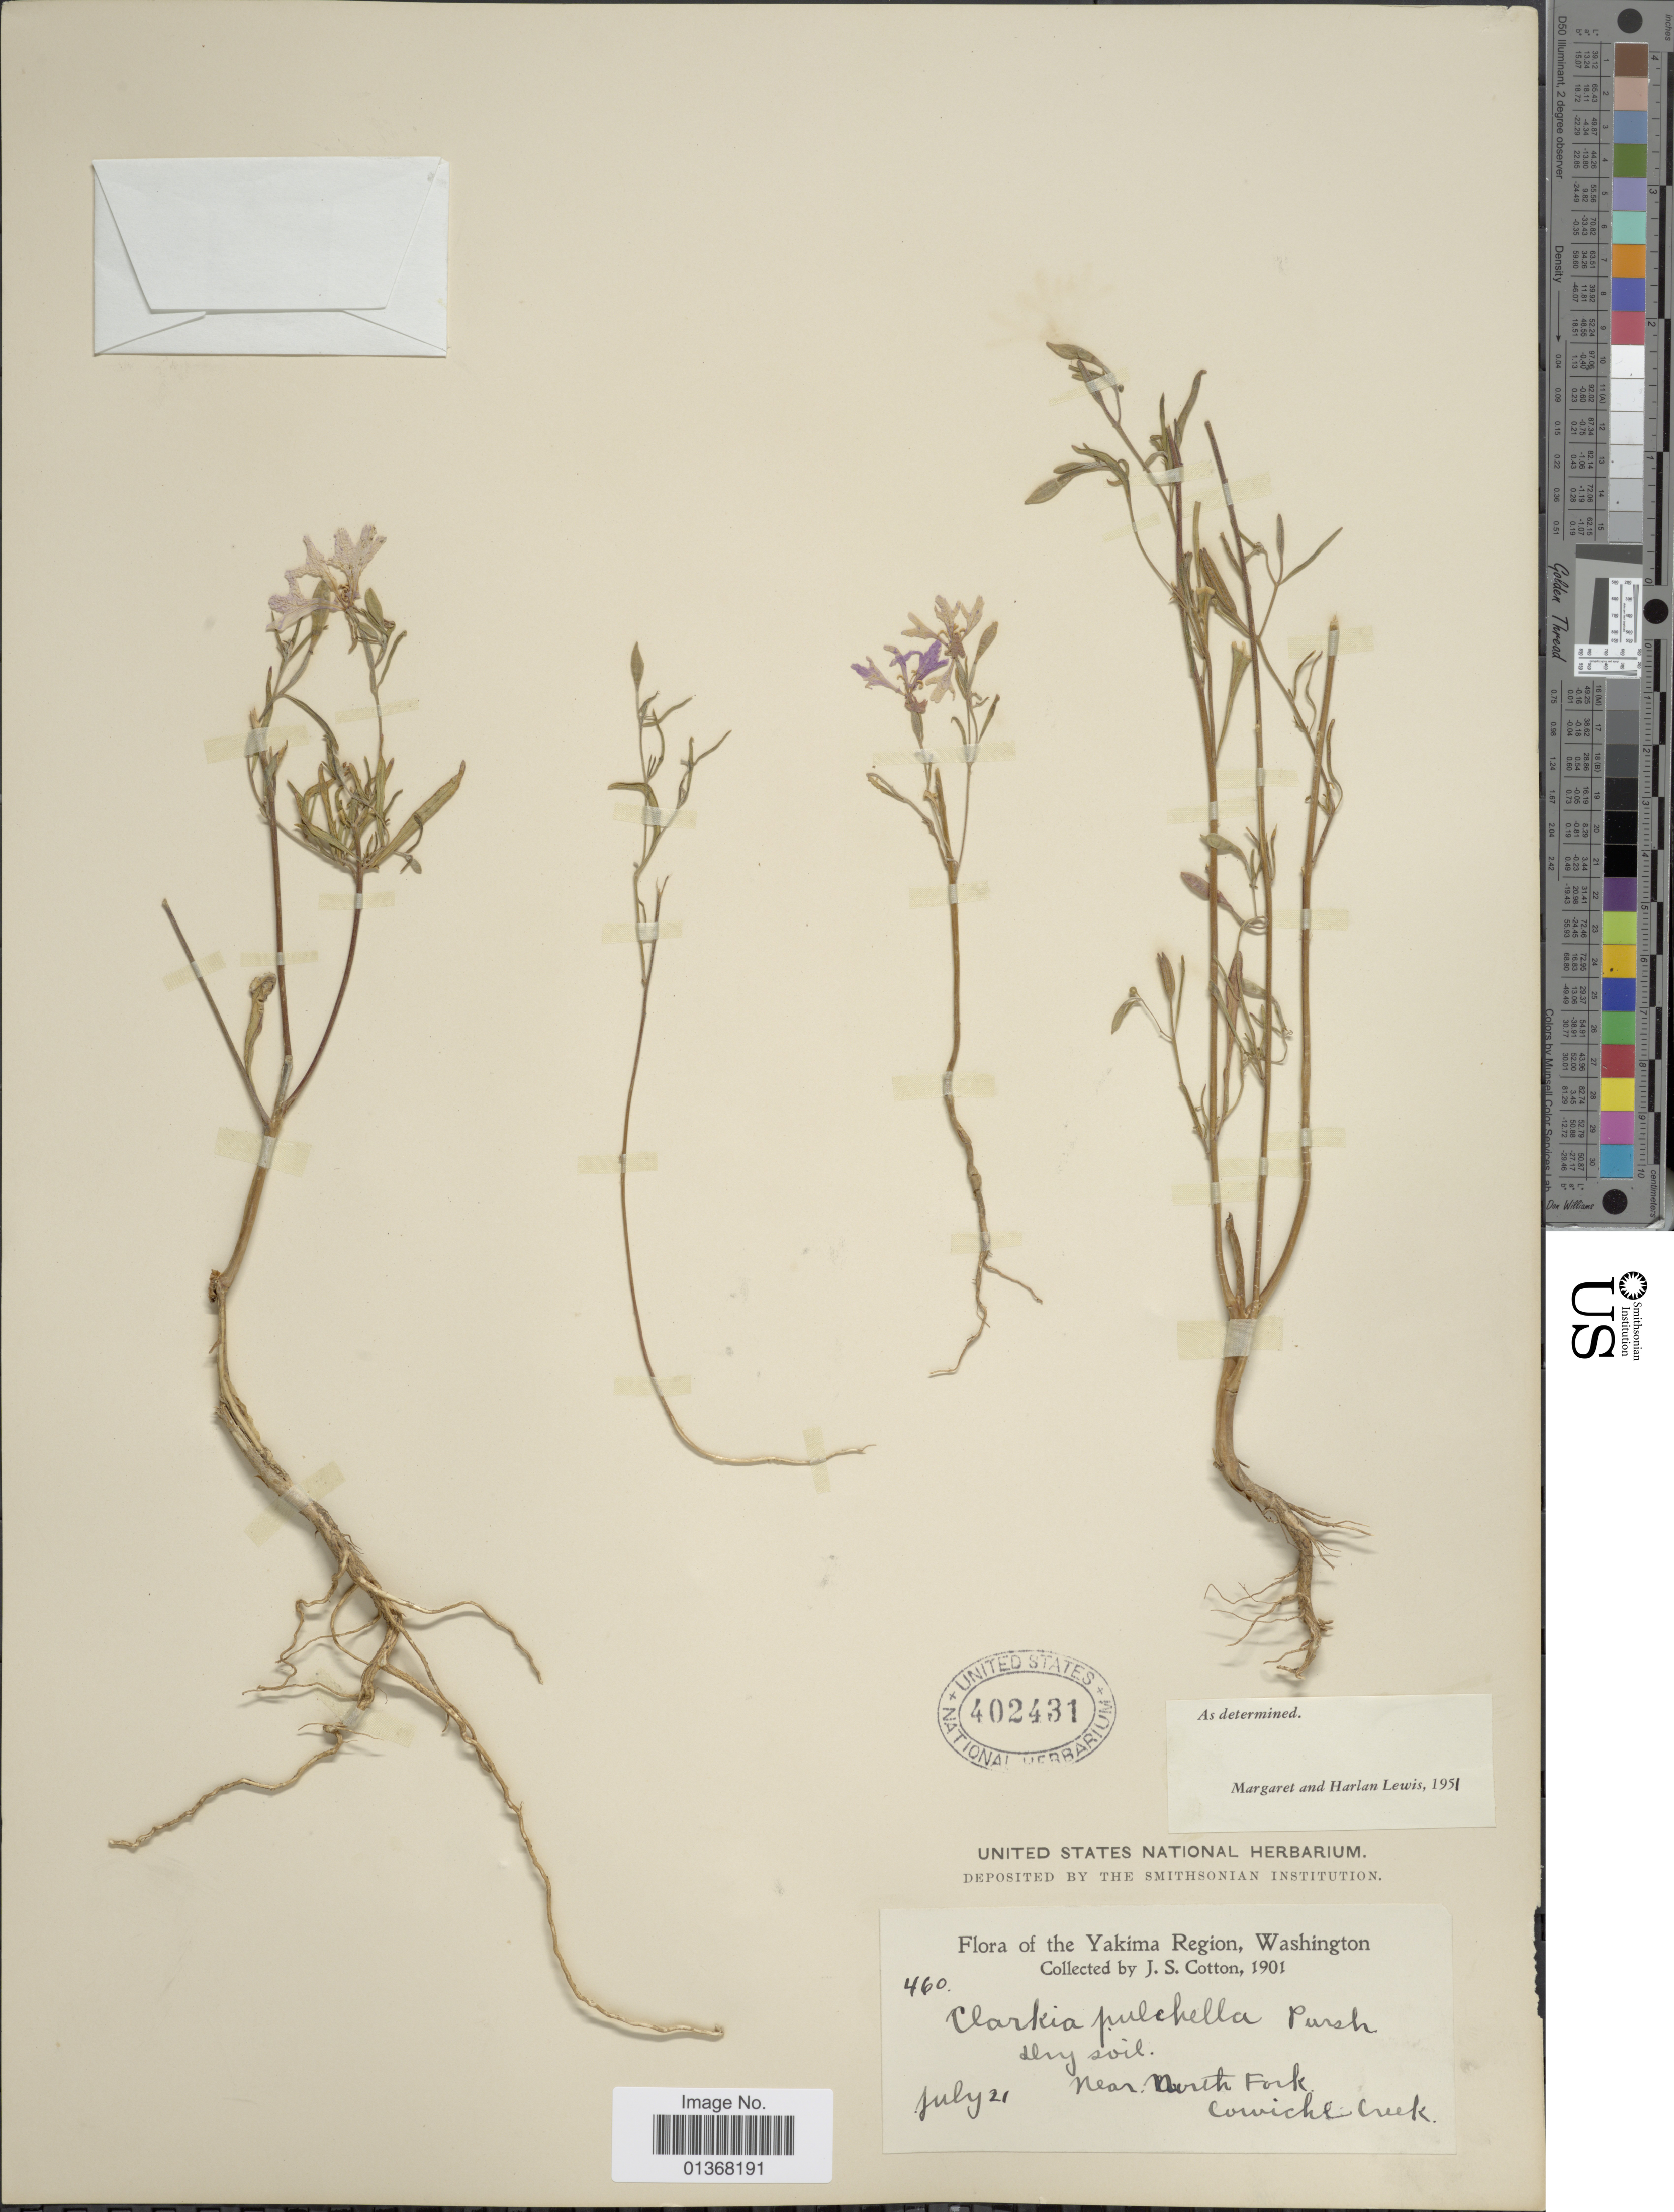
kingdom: Plantae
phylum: Tracheophyta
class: Magnoliopsida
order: Myrtales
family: Onagraceae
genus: Clarkia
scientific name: Clarkia pulchella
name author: Pursh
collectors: J. S. Cotton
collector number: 460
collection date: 1901-07-21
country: United States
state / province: Washington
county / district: Yakima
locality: Yakima Region, near North Fork, Cowich Creek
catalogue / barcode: US 402431